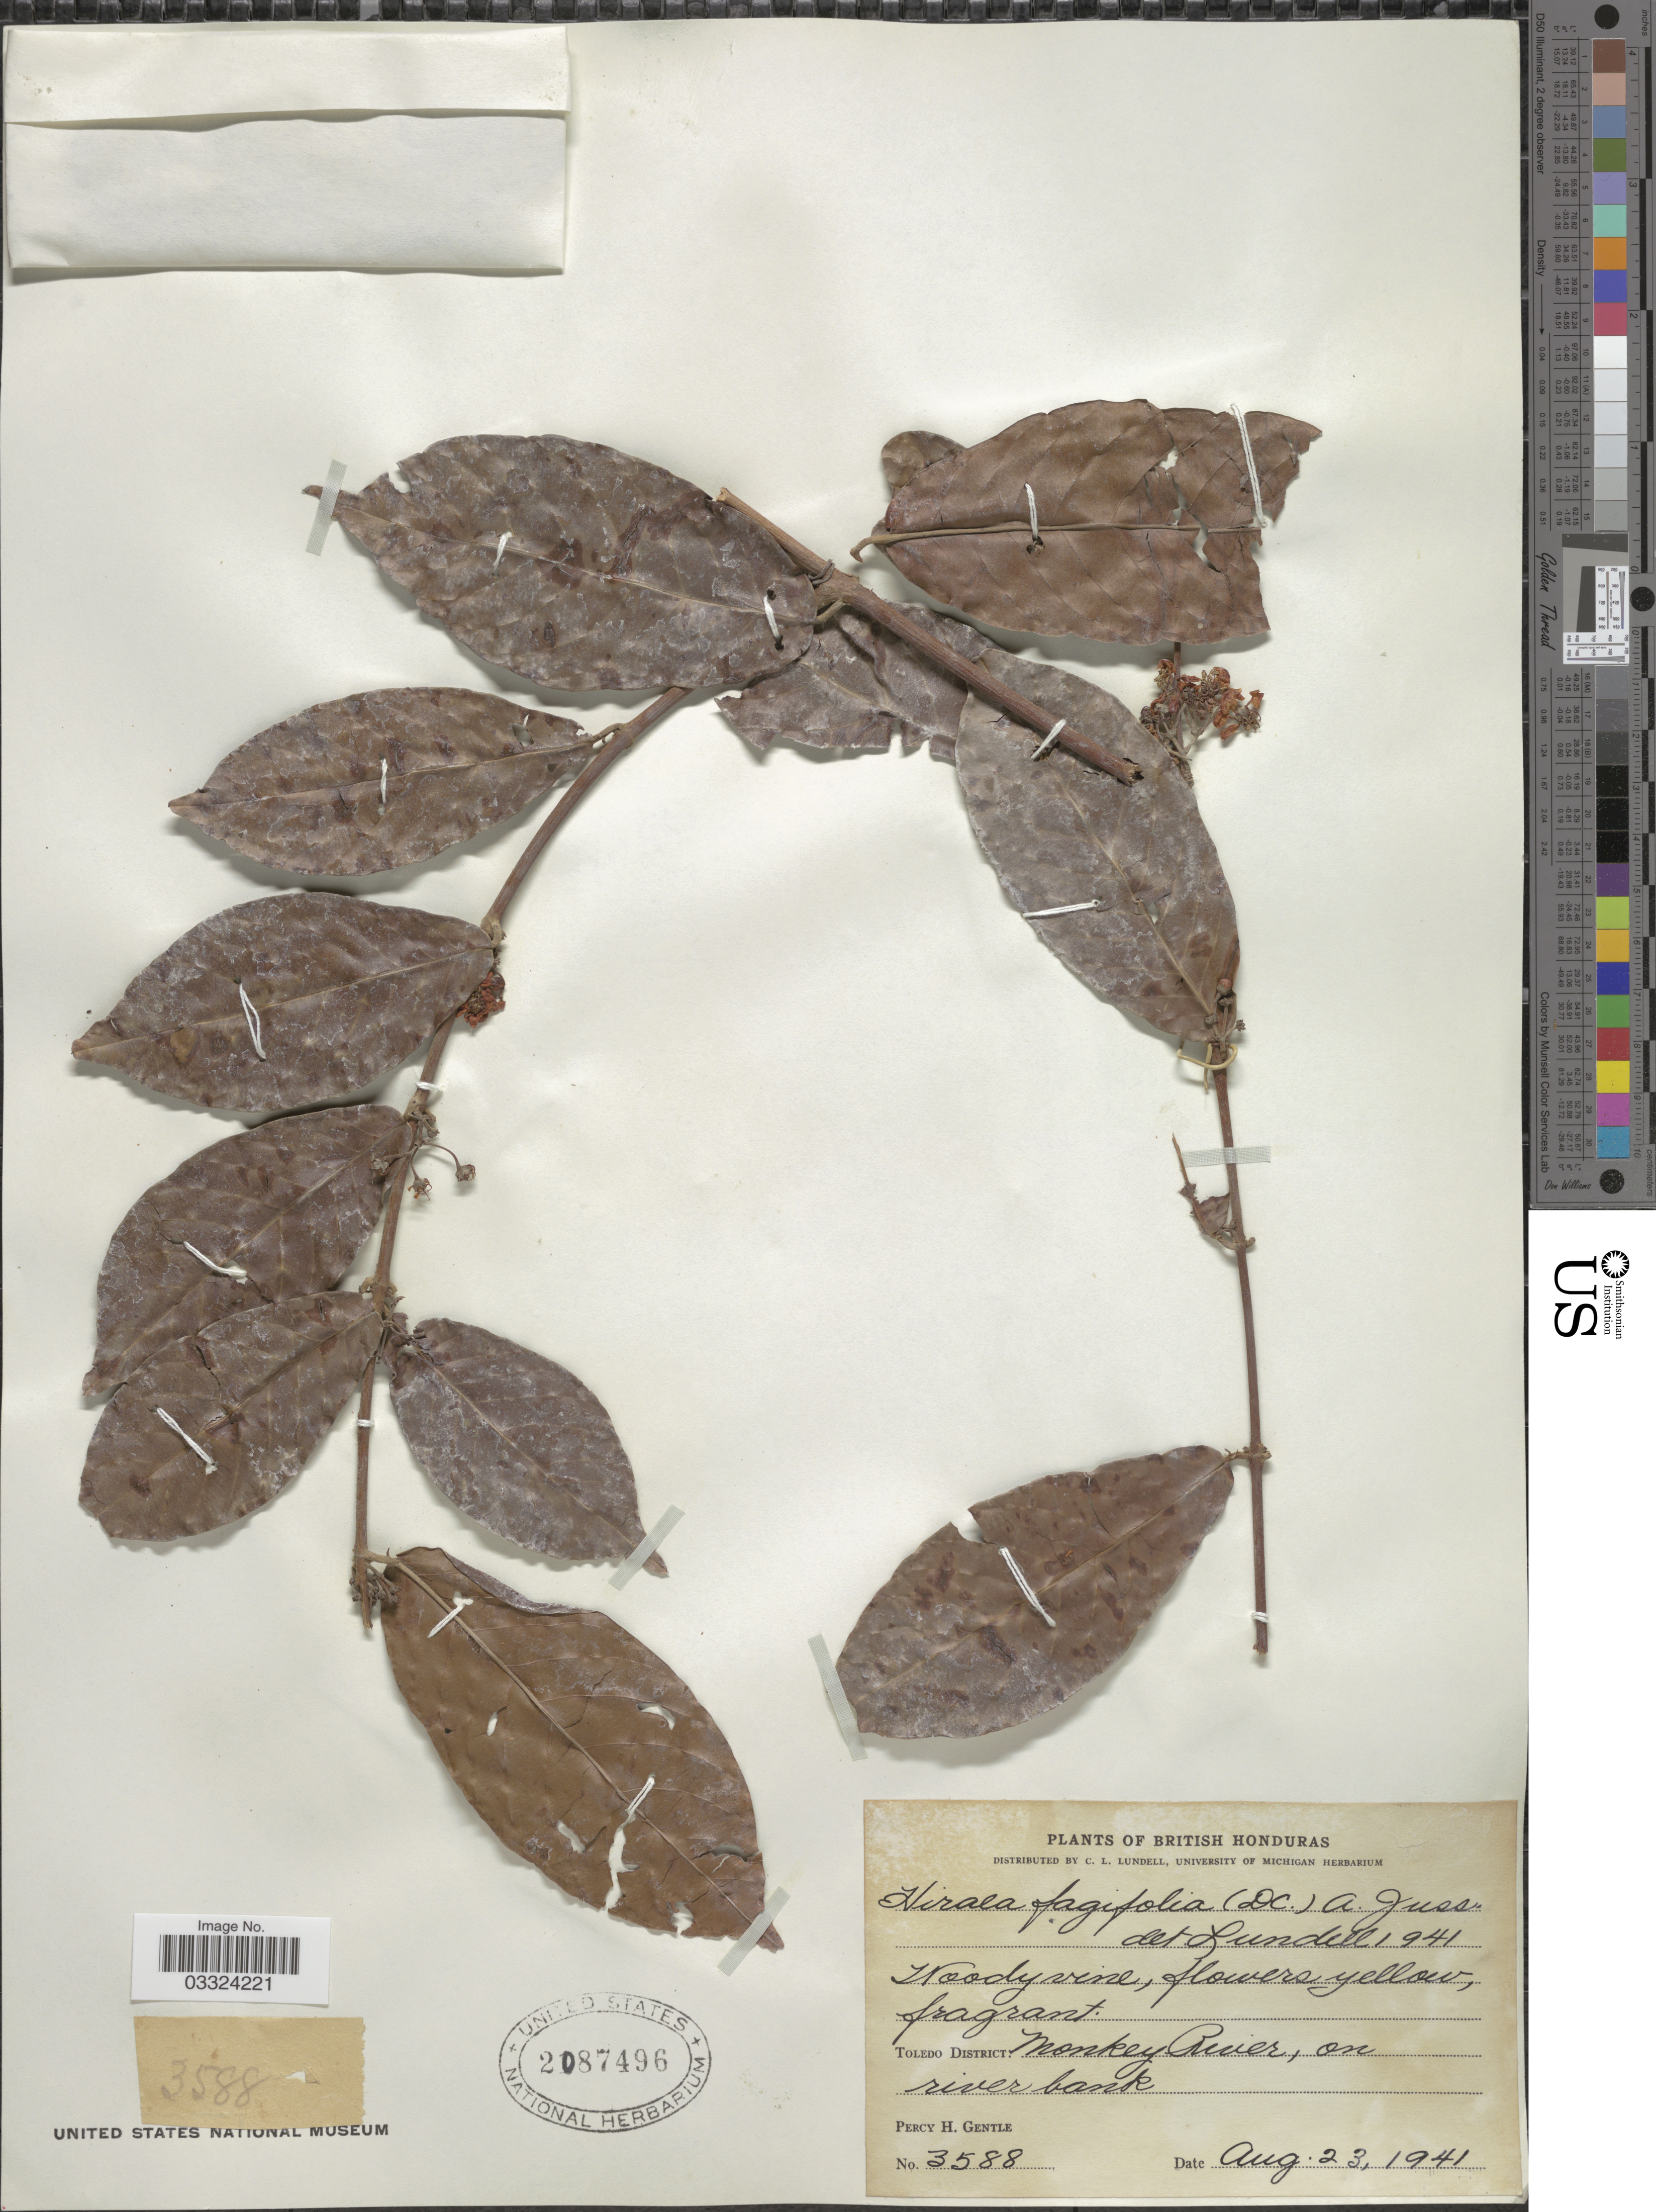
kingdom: Plantae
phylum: Tracheophyta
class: Magnoliopsida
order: Malpighiales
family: Malpighiaceae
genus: Hiraea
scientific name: Hiraea fagifolia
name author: (DC.) A. Juss.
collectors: P. H. Gentle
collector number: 3588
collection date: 1941-08-23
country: Belize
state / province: Toledo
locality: British Honduras. Toledo District: Monkey River, on river bank.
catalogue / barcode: US 2087496